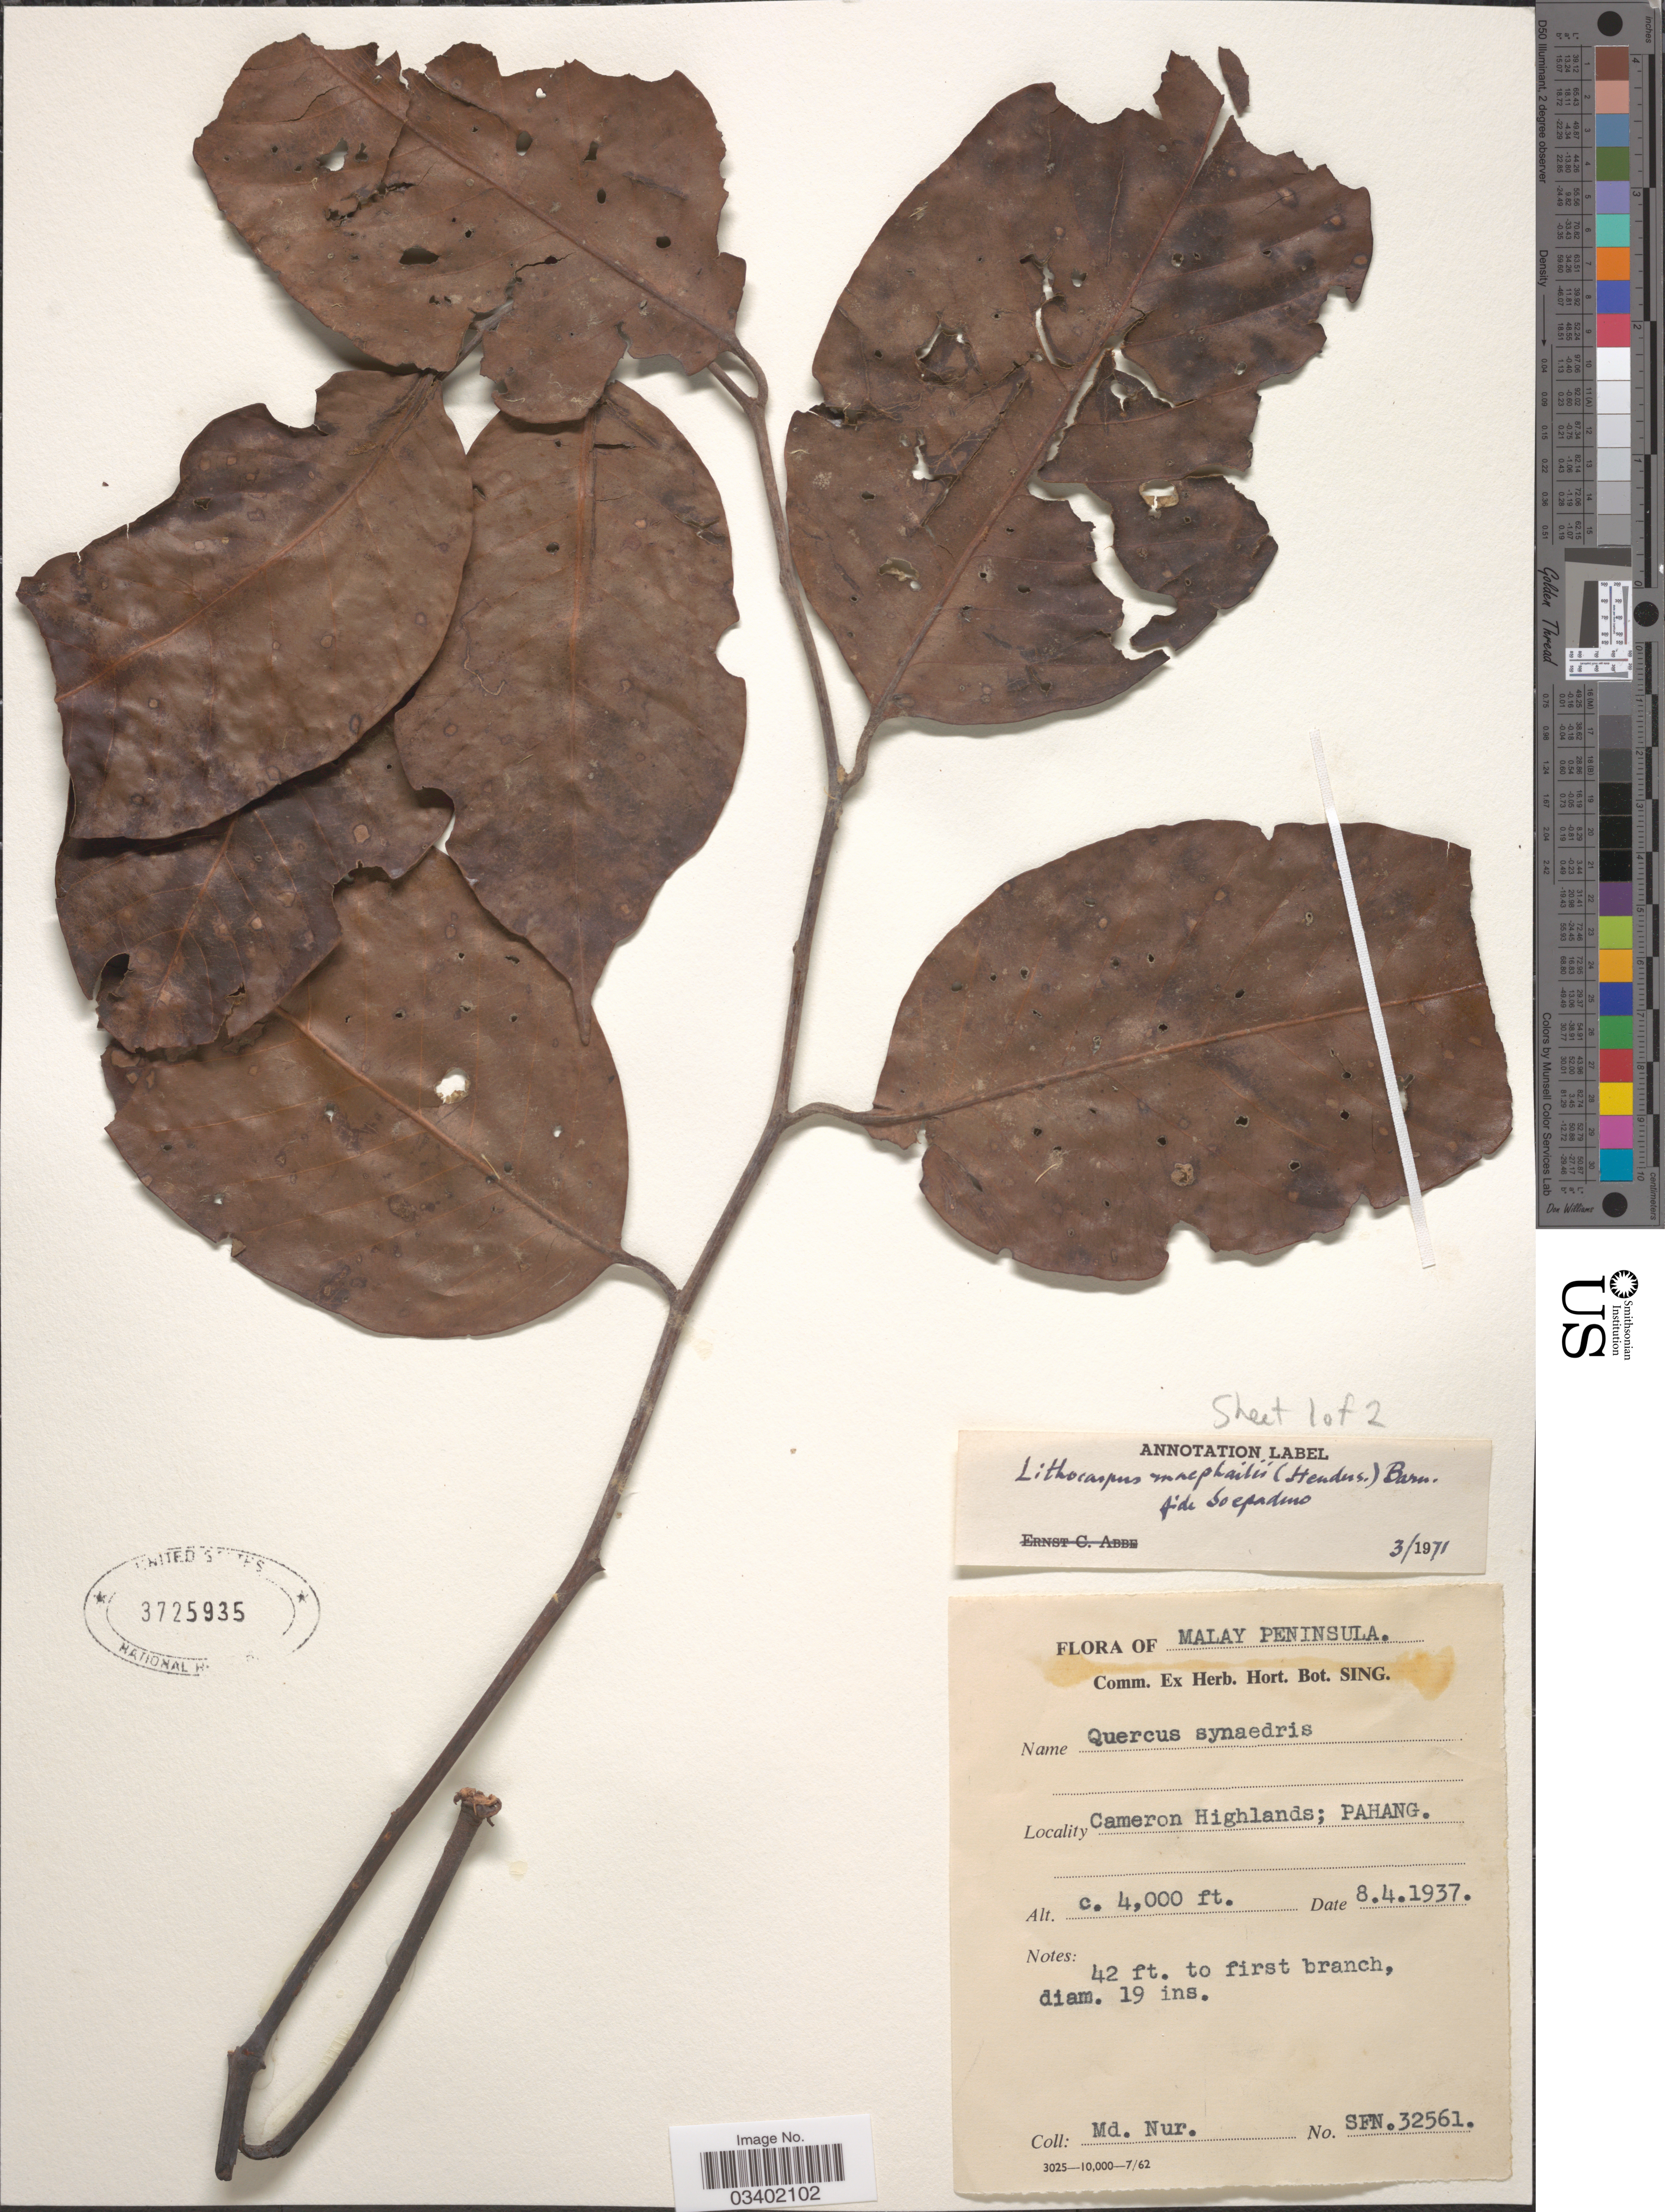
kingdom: Plantae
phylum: Tracheophyta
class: Magnoliopsida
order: Fagales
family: Fagaceae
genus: Lithocarpus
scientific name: Lithocarpus macphailii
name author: (M.R. Hend.) Barnett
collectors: M. Nur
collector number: SFN.32561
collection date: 1937-04-08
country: Malaysia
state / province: Pahang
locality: Malay Peninsula. Cameron Highlands.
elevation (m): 1219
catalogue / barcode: US 3725935